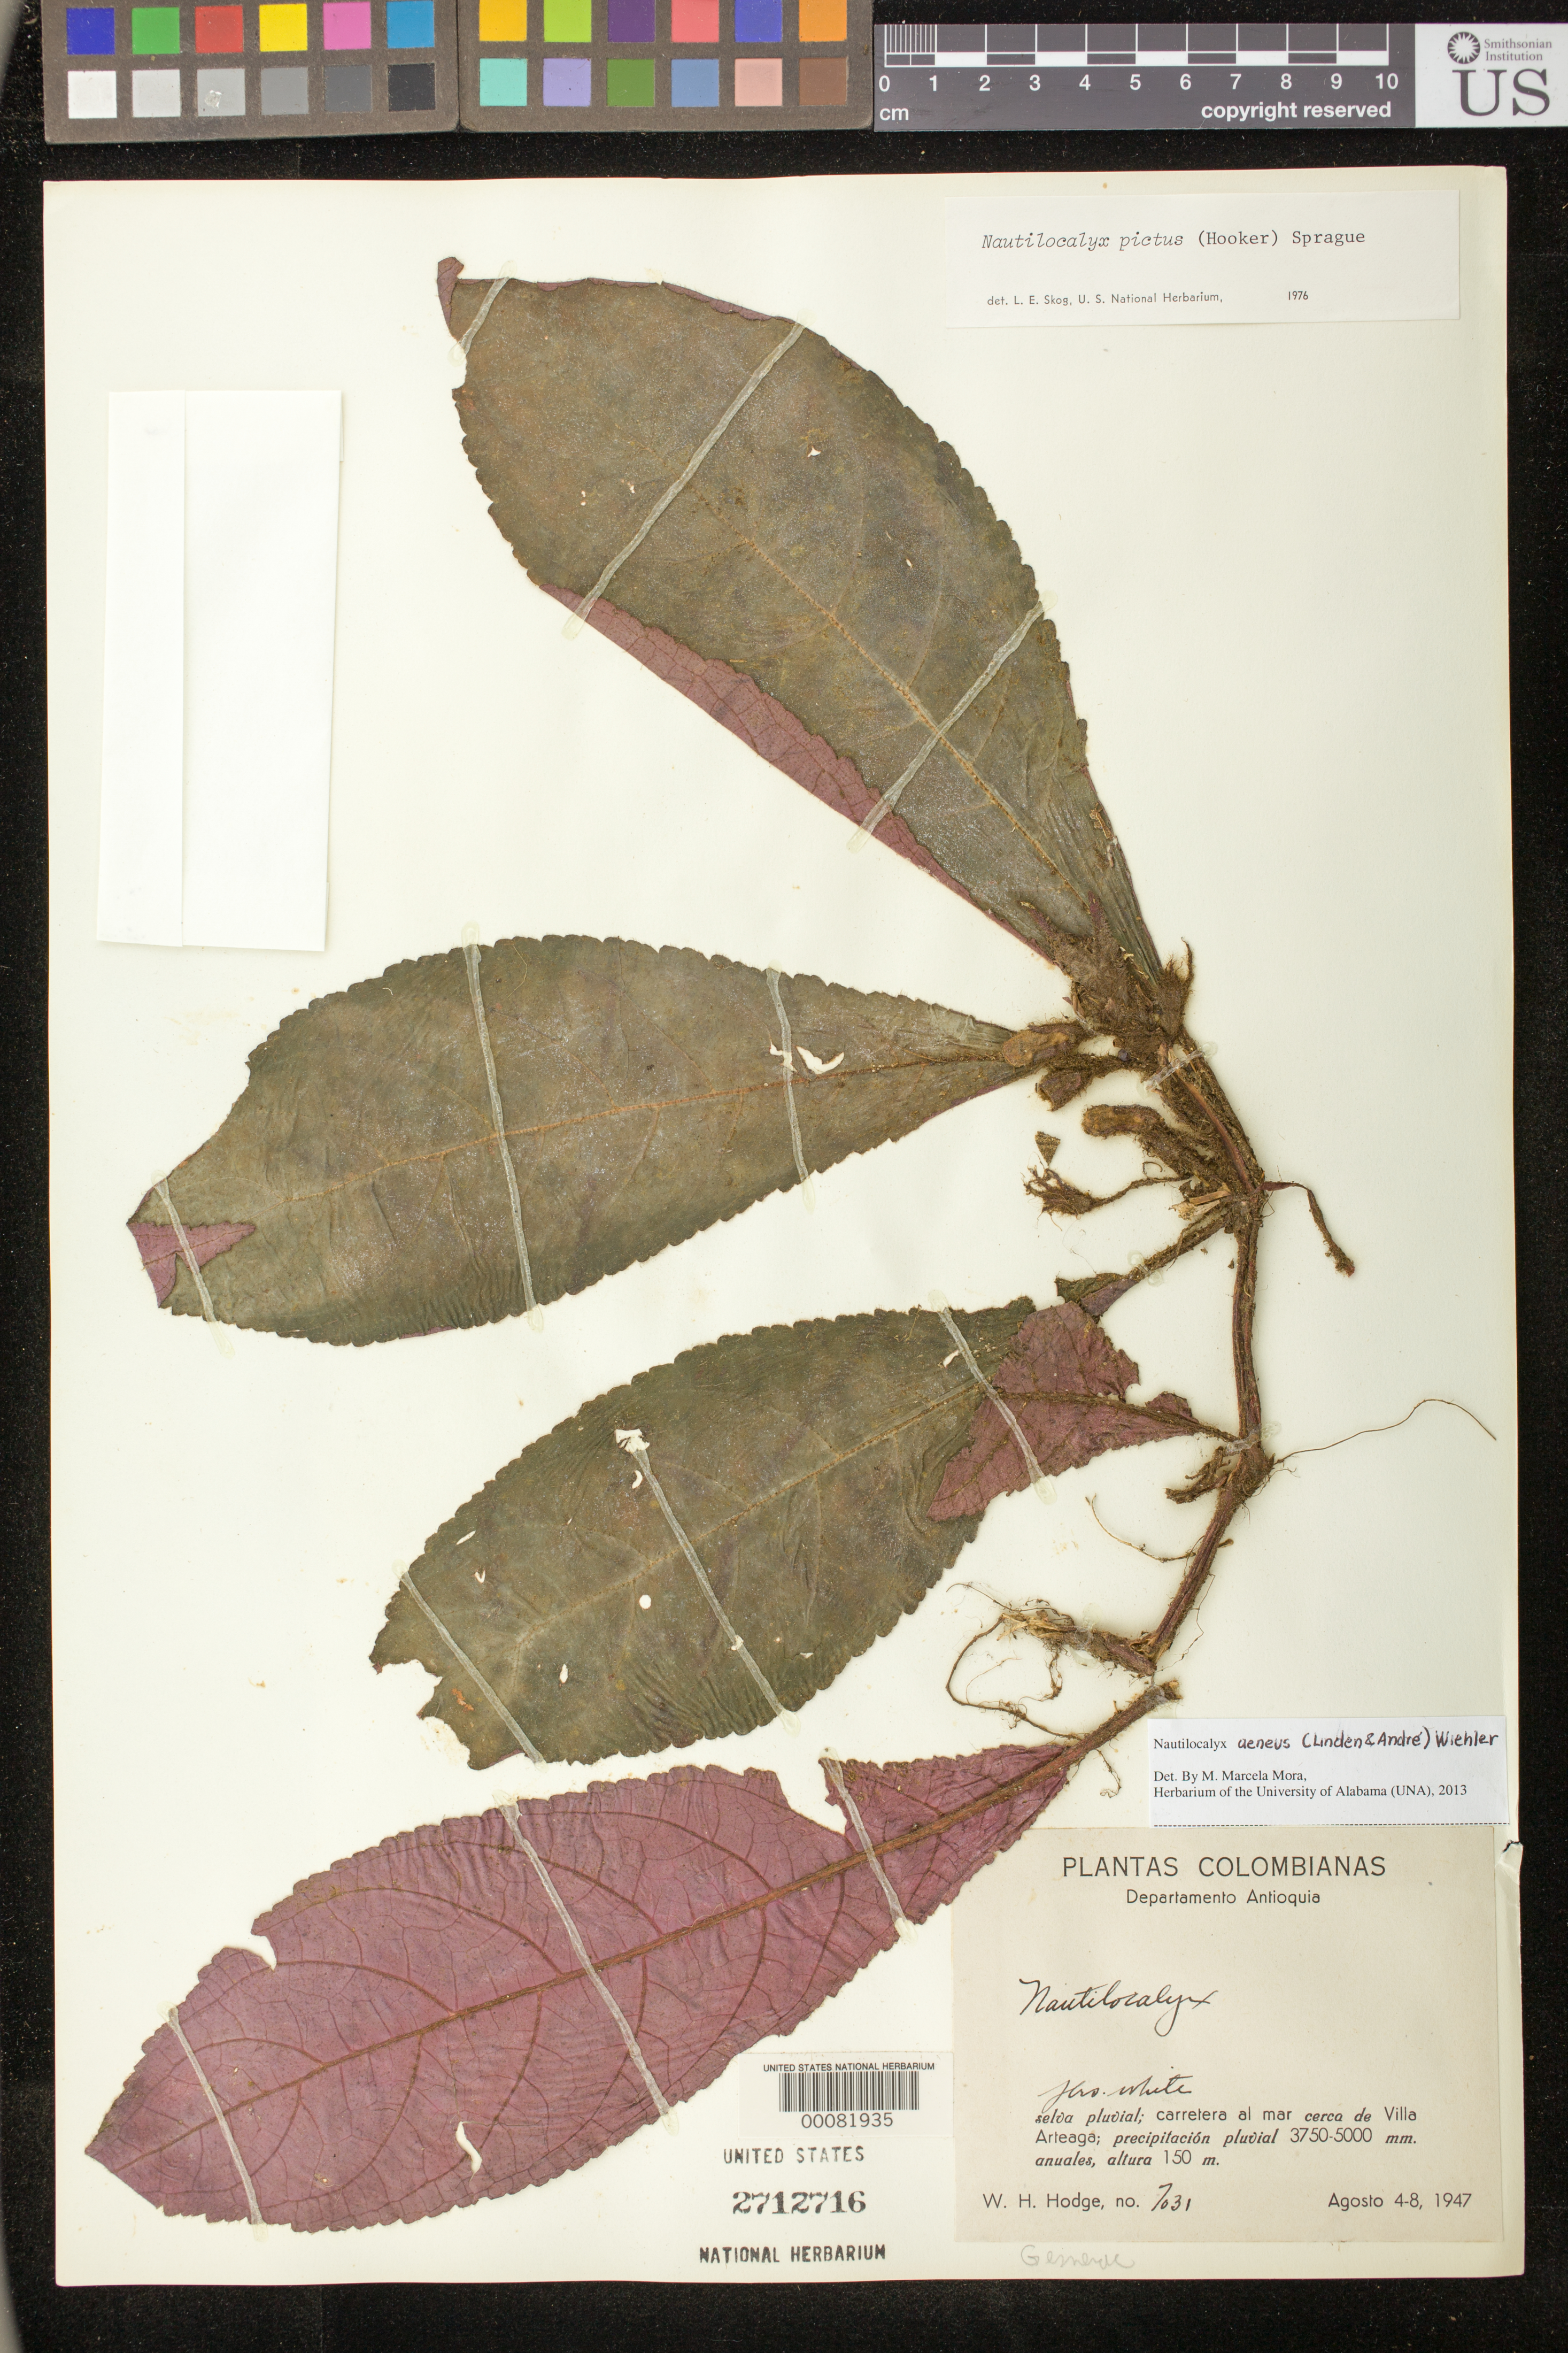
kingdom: Plantae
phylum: Tracheophyta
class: Magnoliopsida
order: Lamiales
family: Gesneriaceae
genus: Nautilocalyx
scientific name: Nautilocalyx aeneus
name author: (Linden & André) Wiehler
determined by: Mora, M. Marcela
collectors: W. Hodge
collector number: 7031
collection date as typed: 4-8 Aug 1947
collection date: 1947-08-04/1947-08-08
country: Colombia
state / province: Antioquia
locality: Highway to the sea near Villa Arteaga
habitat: Pluvial forest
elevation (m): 150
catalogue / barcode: US 2712716